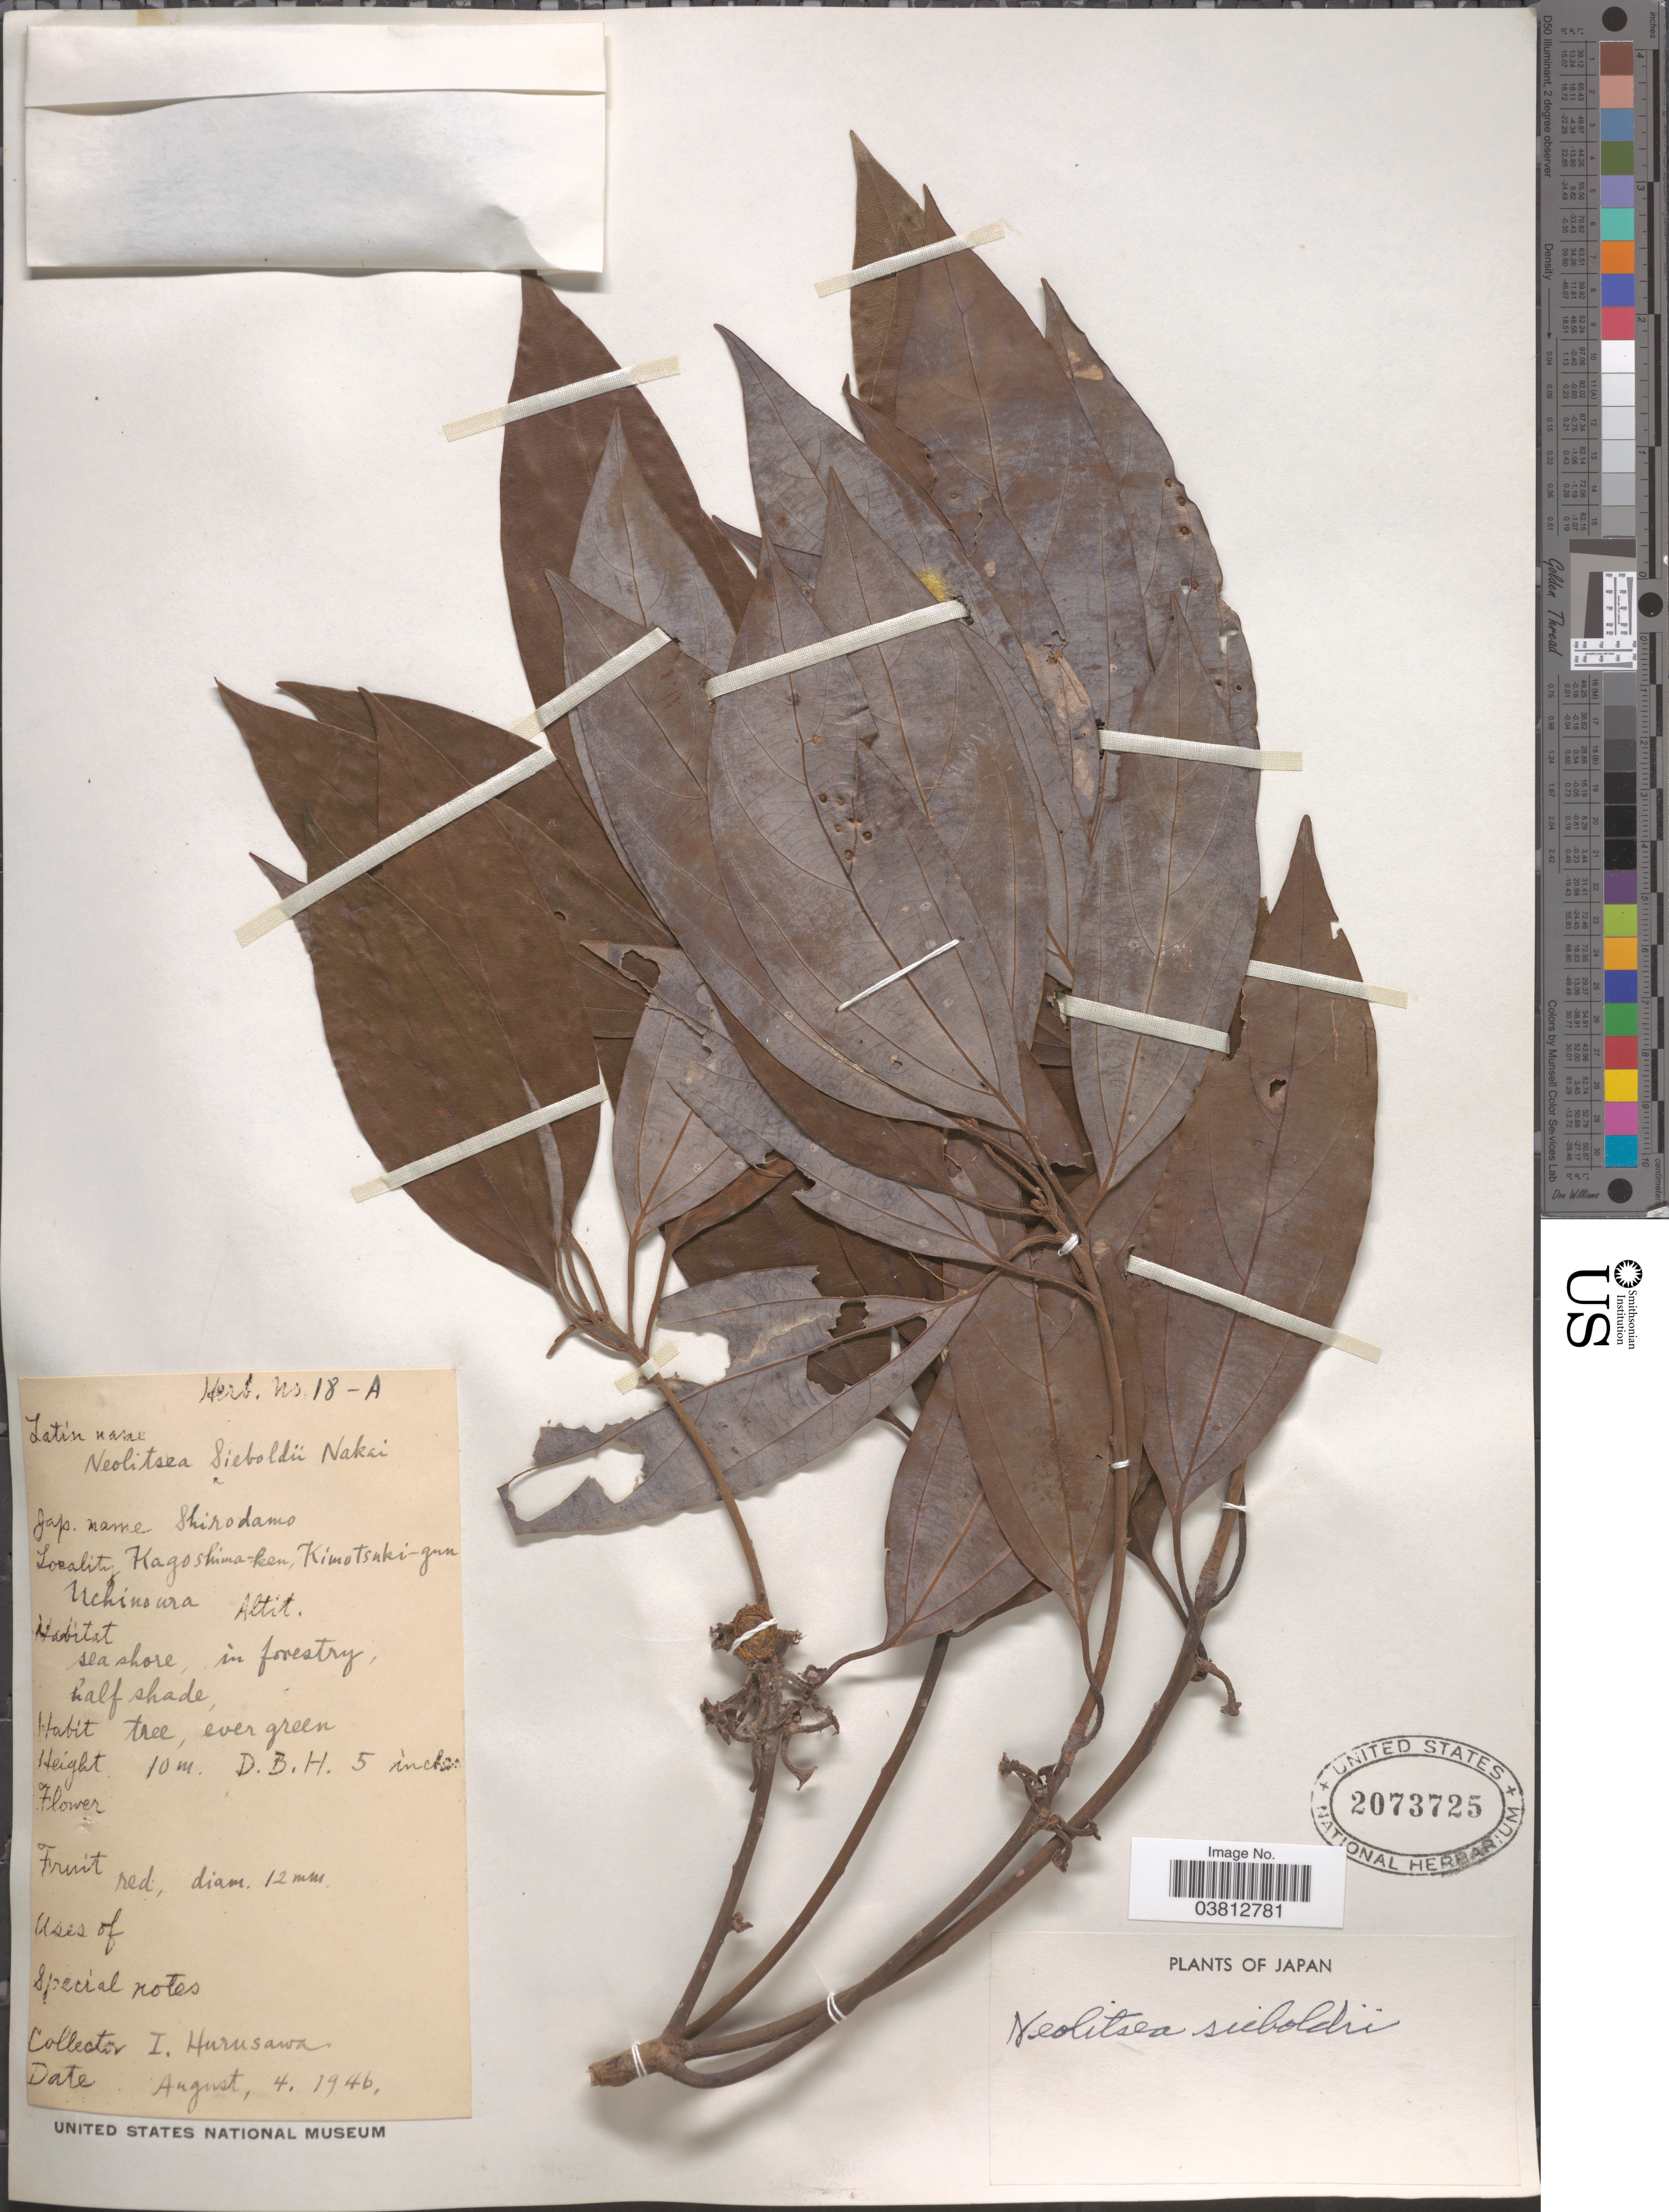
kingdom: Plantae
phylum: Tracheophyta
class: Magnoliopsida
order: Laurales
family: Lauraceae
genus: Neolitsea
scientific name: Neolitsea sericea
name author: (Blume) Koidz.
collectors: I. Hurusawa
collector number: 18-A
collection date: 1946-08-04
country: Japan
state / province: Kagosima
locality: Kagoshima-ken, Kimotsuki-gun, Uchinoura.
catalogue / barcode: US 2073725